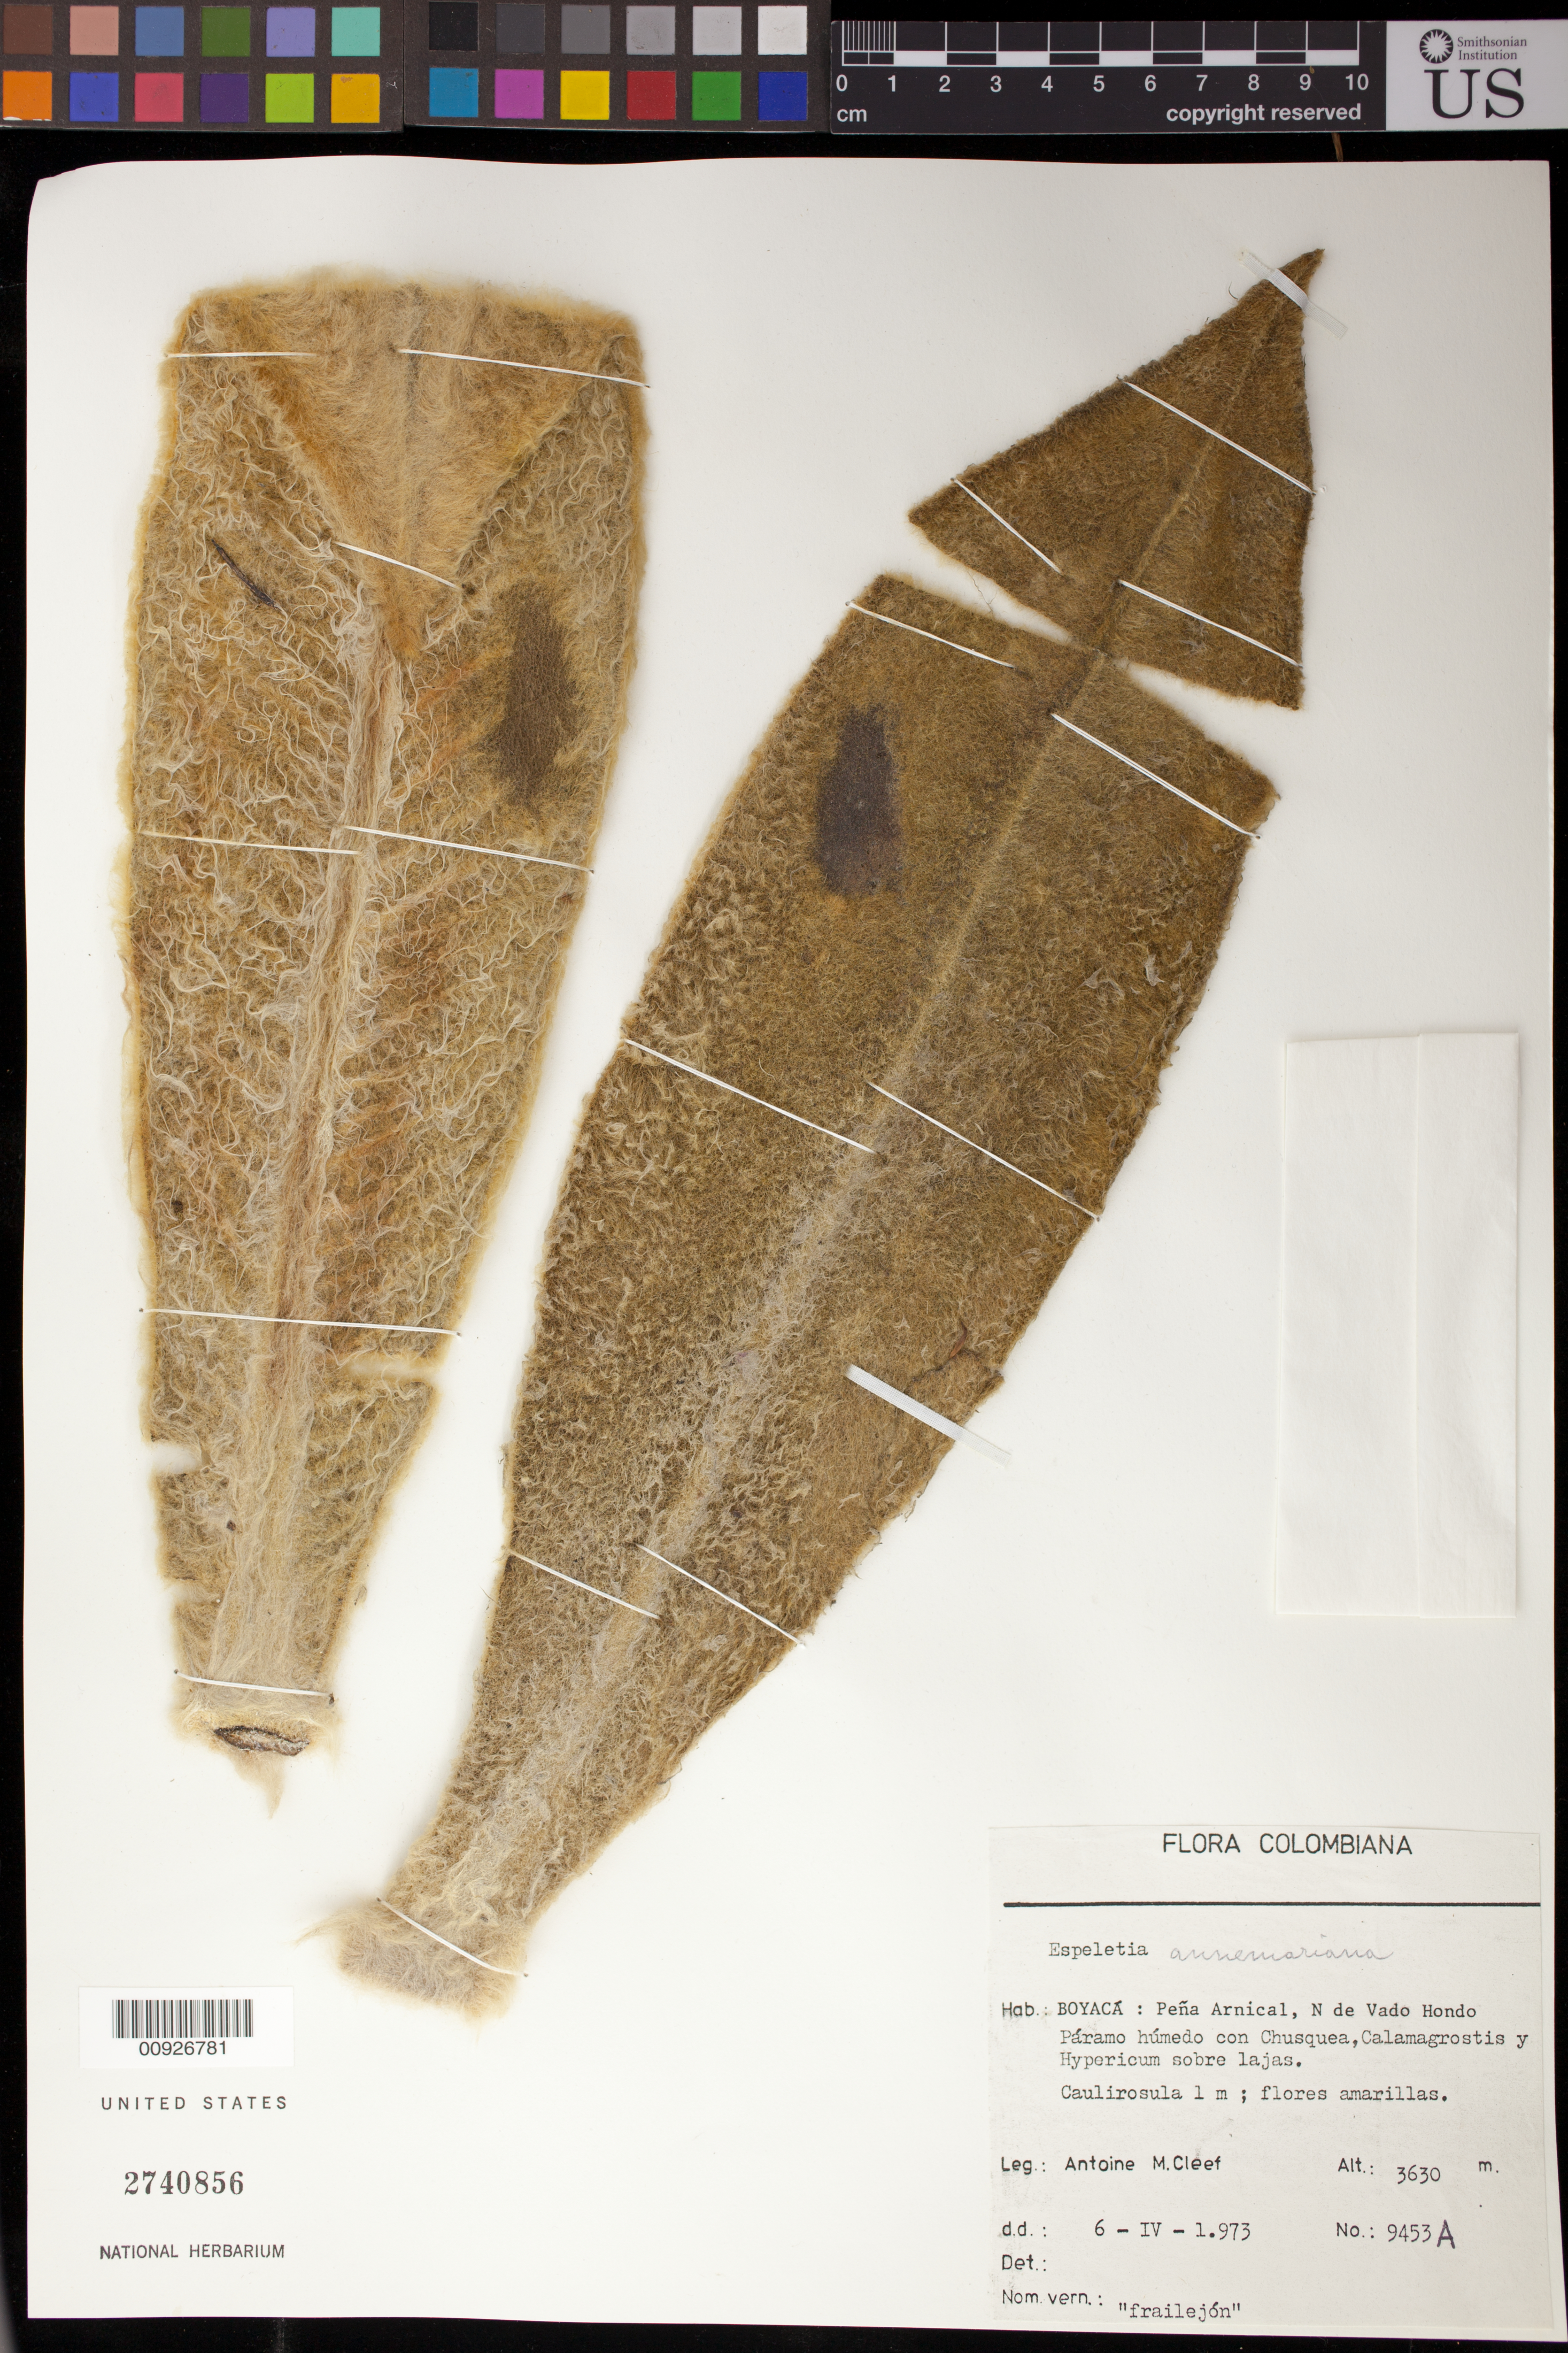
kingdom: Plantae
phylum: Tracheophyta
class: Magnoliopsida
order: Asterales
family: Asteraceae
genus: Espeletia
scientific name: Espeletia annemariana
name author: Cuatrec.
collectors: A. M. Cleef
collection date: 1973-04-06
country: Colombia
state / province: Boyacá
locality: Peña Arnical, N de Vado Hondo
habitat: Páramo húmedo con Chusquea, Calamagostris y hypericum sobre lajas.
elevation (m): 3630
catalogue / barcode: US 2740856